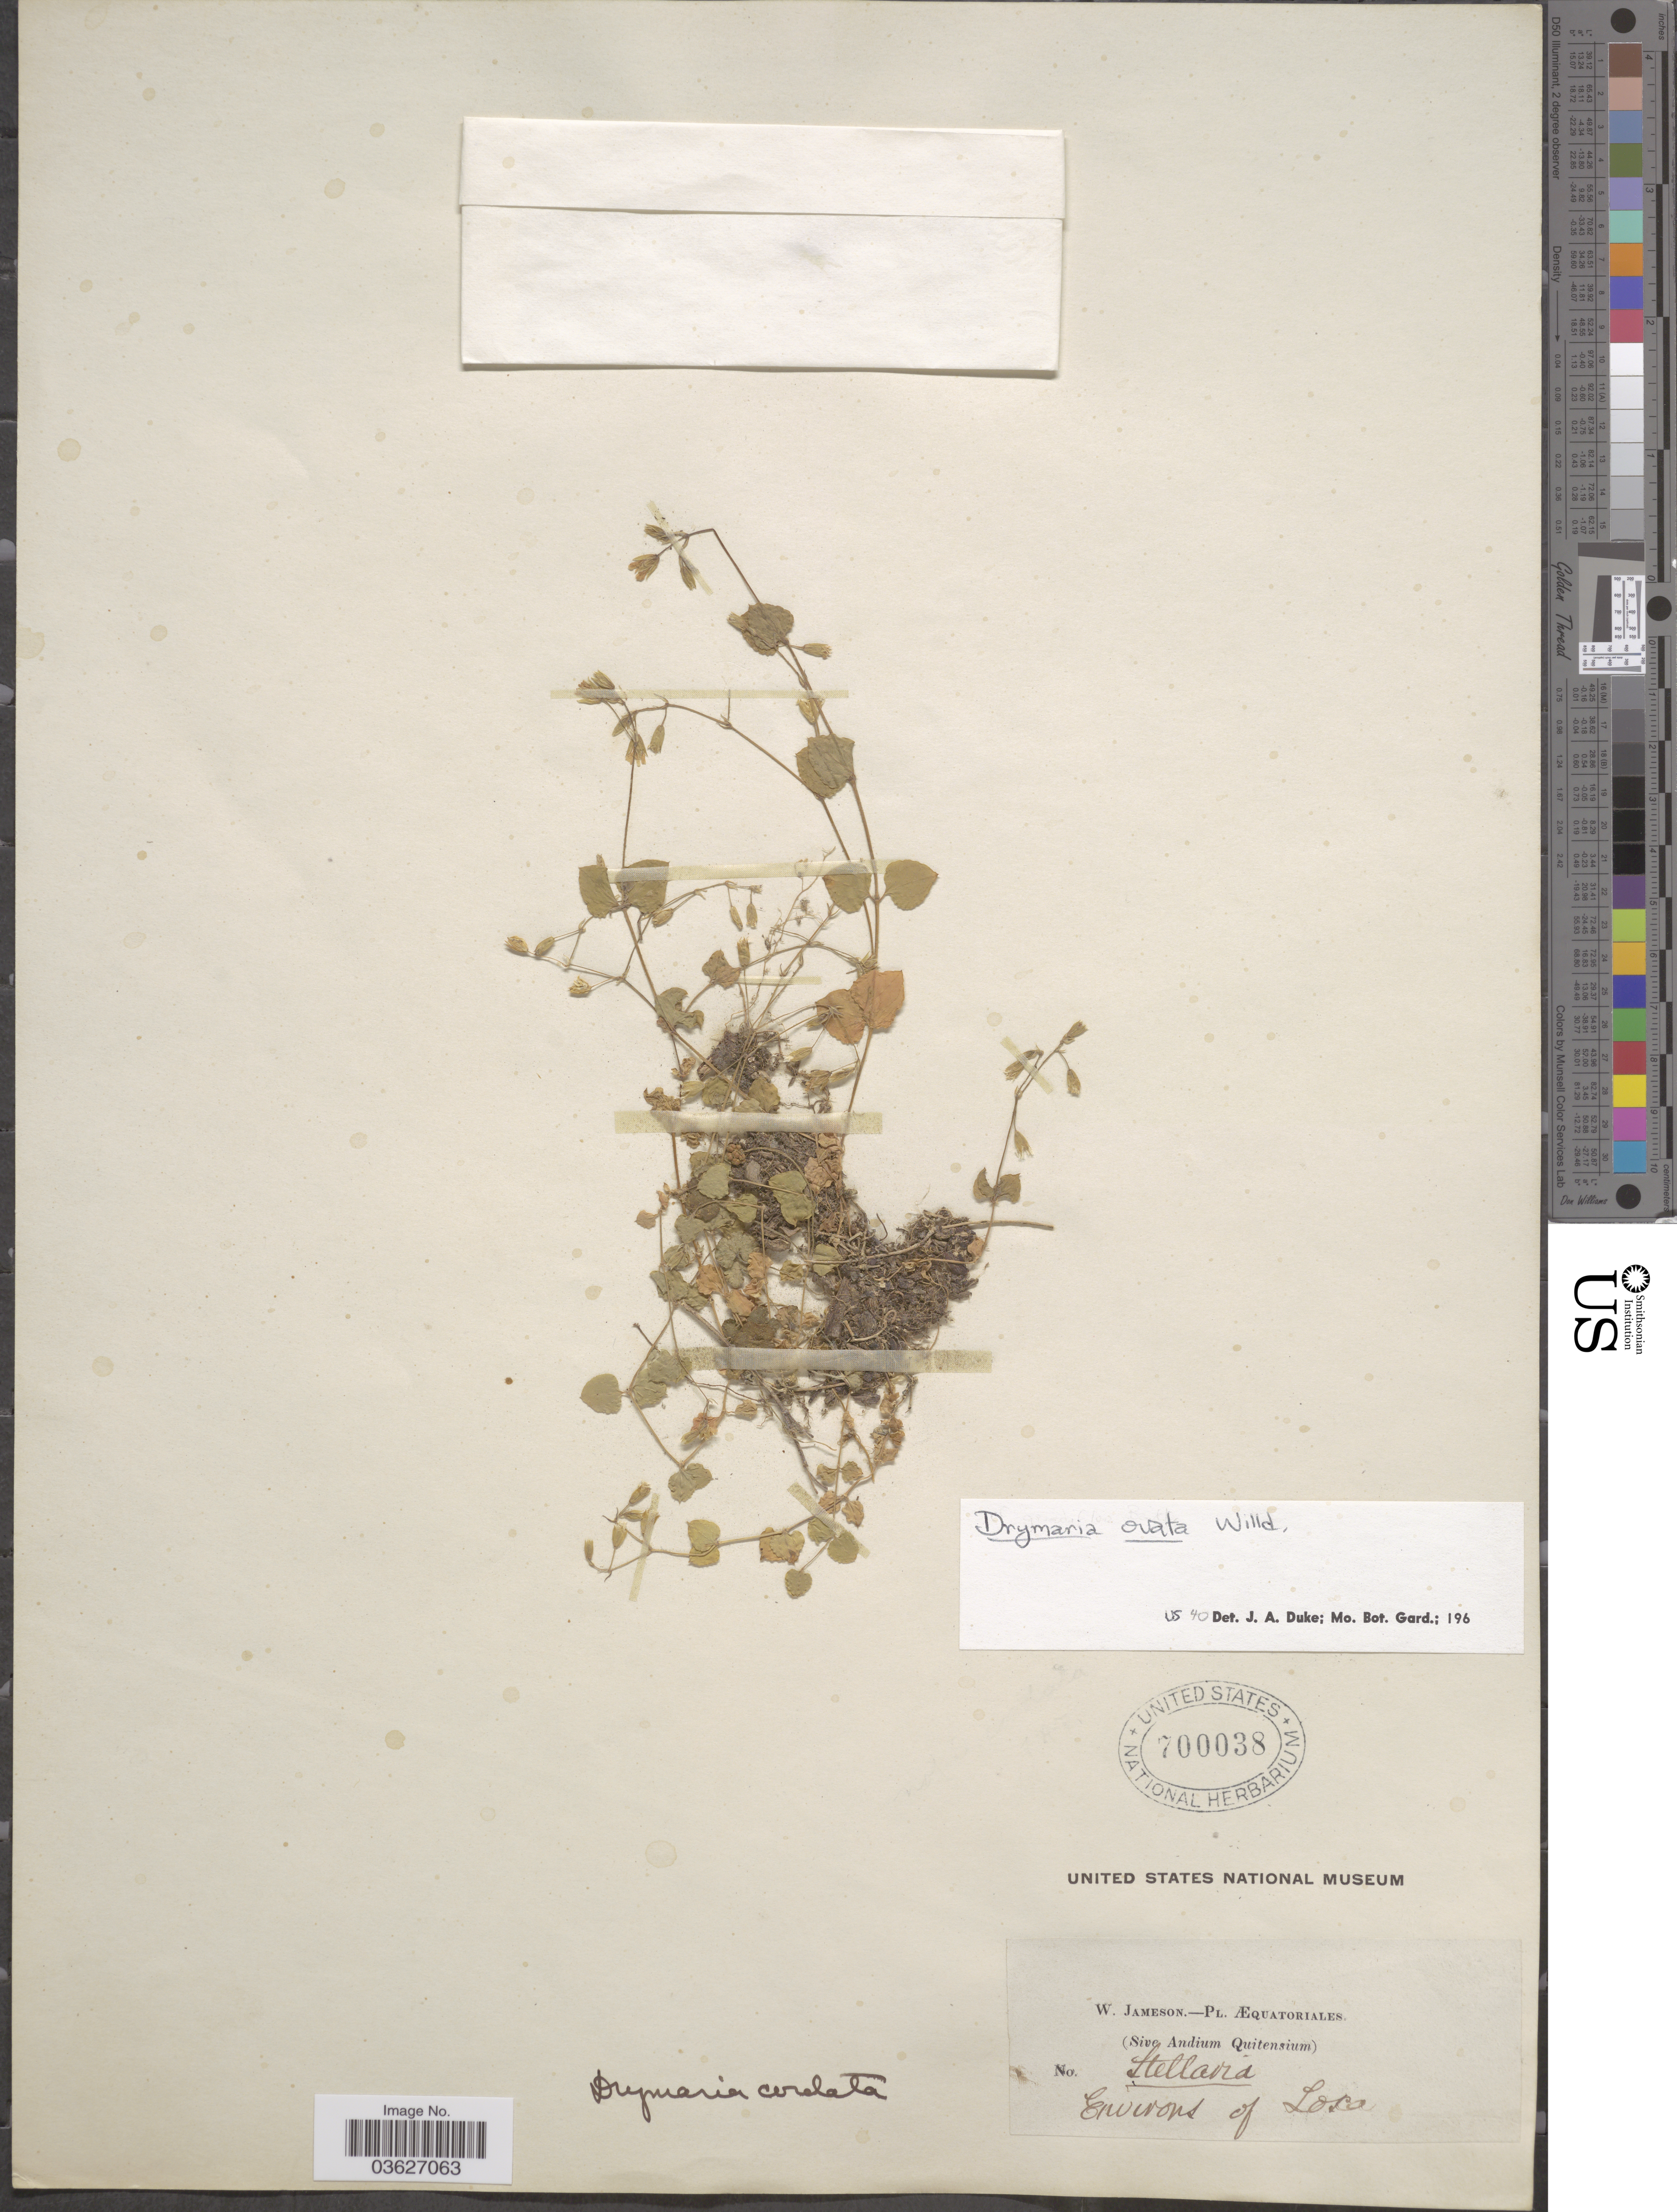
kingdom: Plantae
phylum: Tracheophyta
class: Magnoliopsida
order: Caryophyllales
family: Caryophyllaceae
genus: Drymaria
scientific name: Drymaria ovata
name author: Humb. & Bonpl. ex Schult.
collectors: W. Jameson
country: Ecuador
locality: Æquatoriales. Environs of Loja.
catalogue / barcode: US 700038